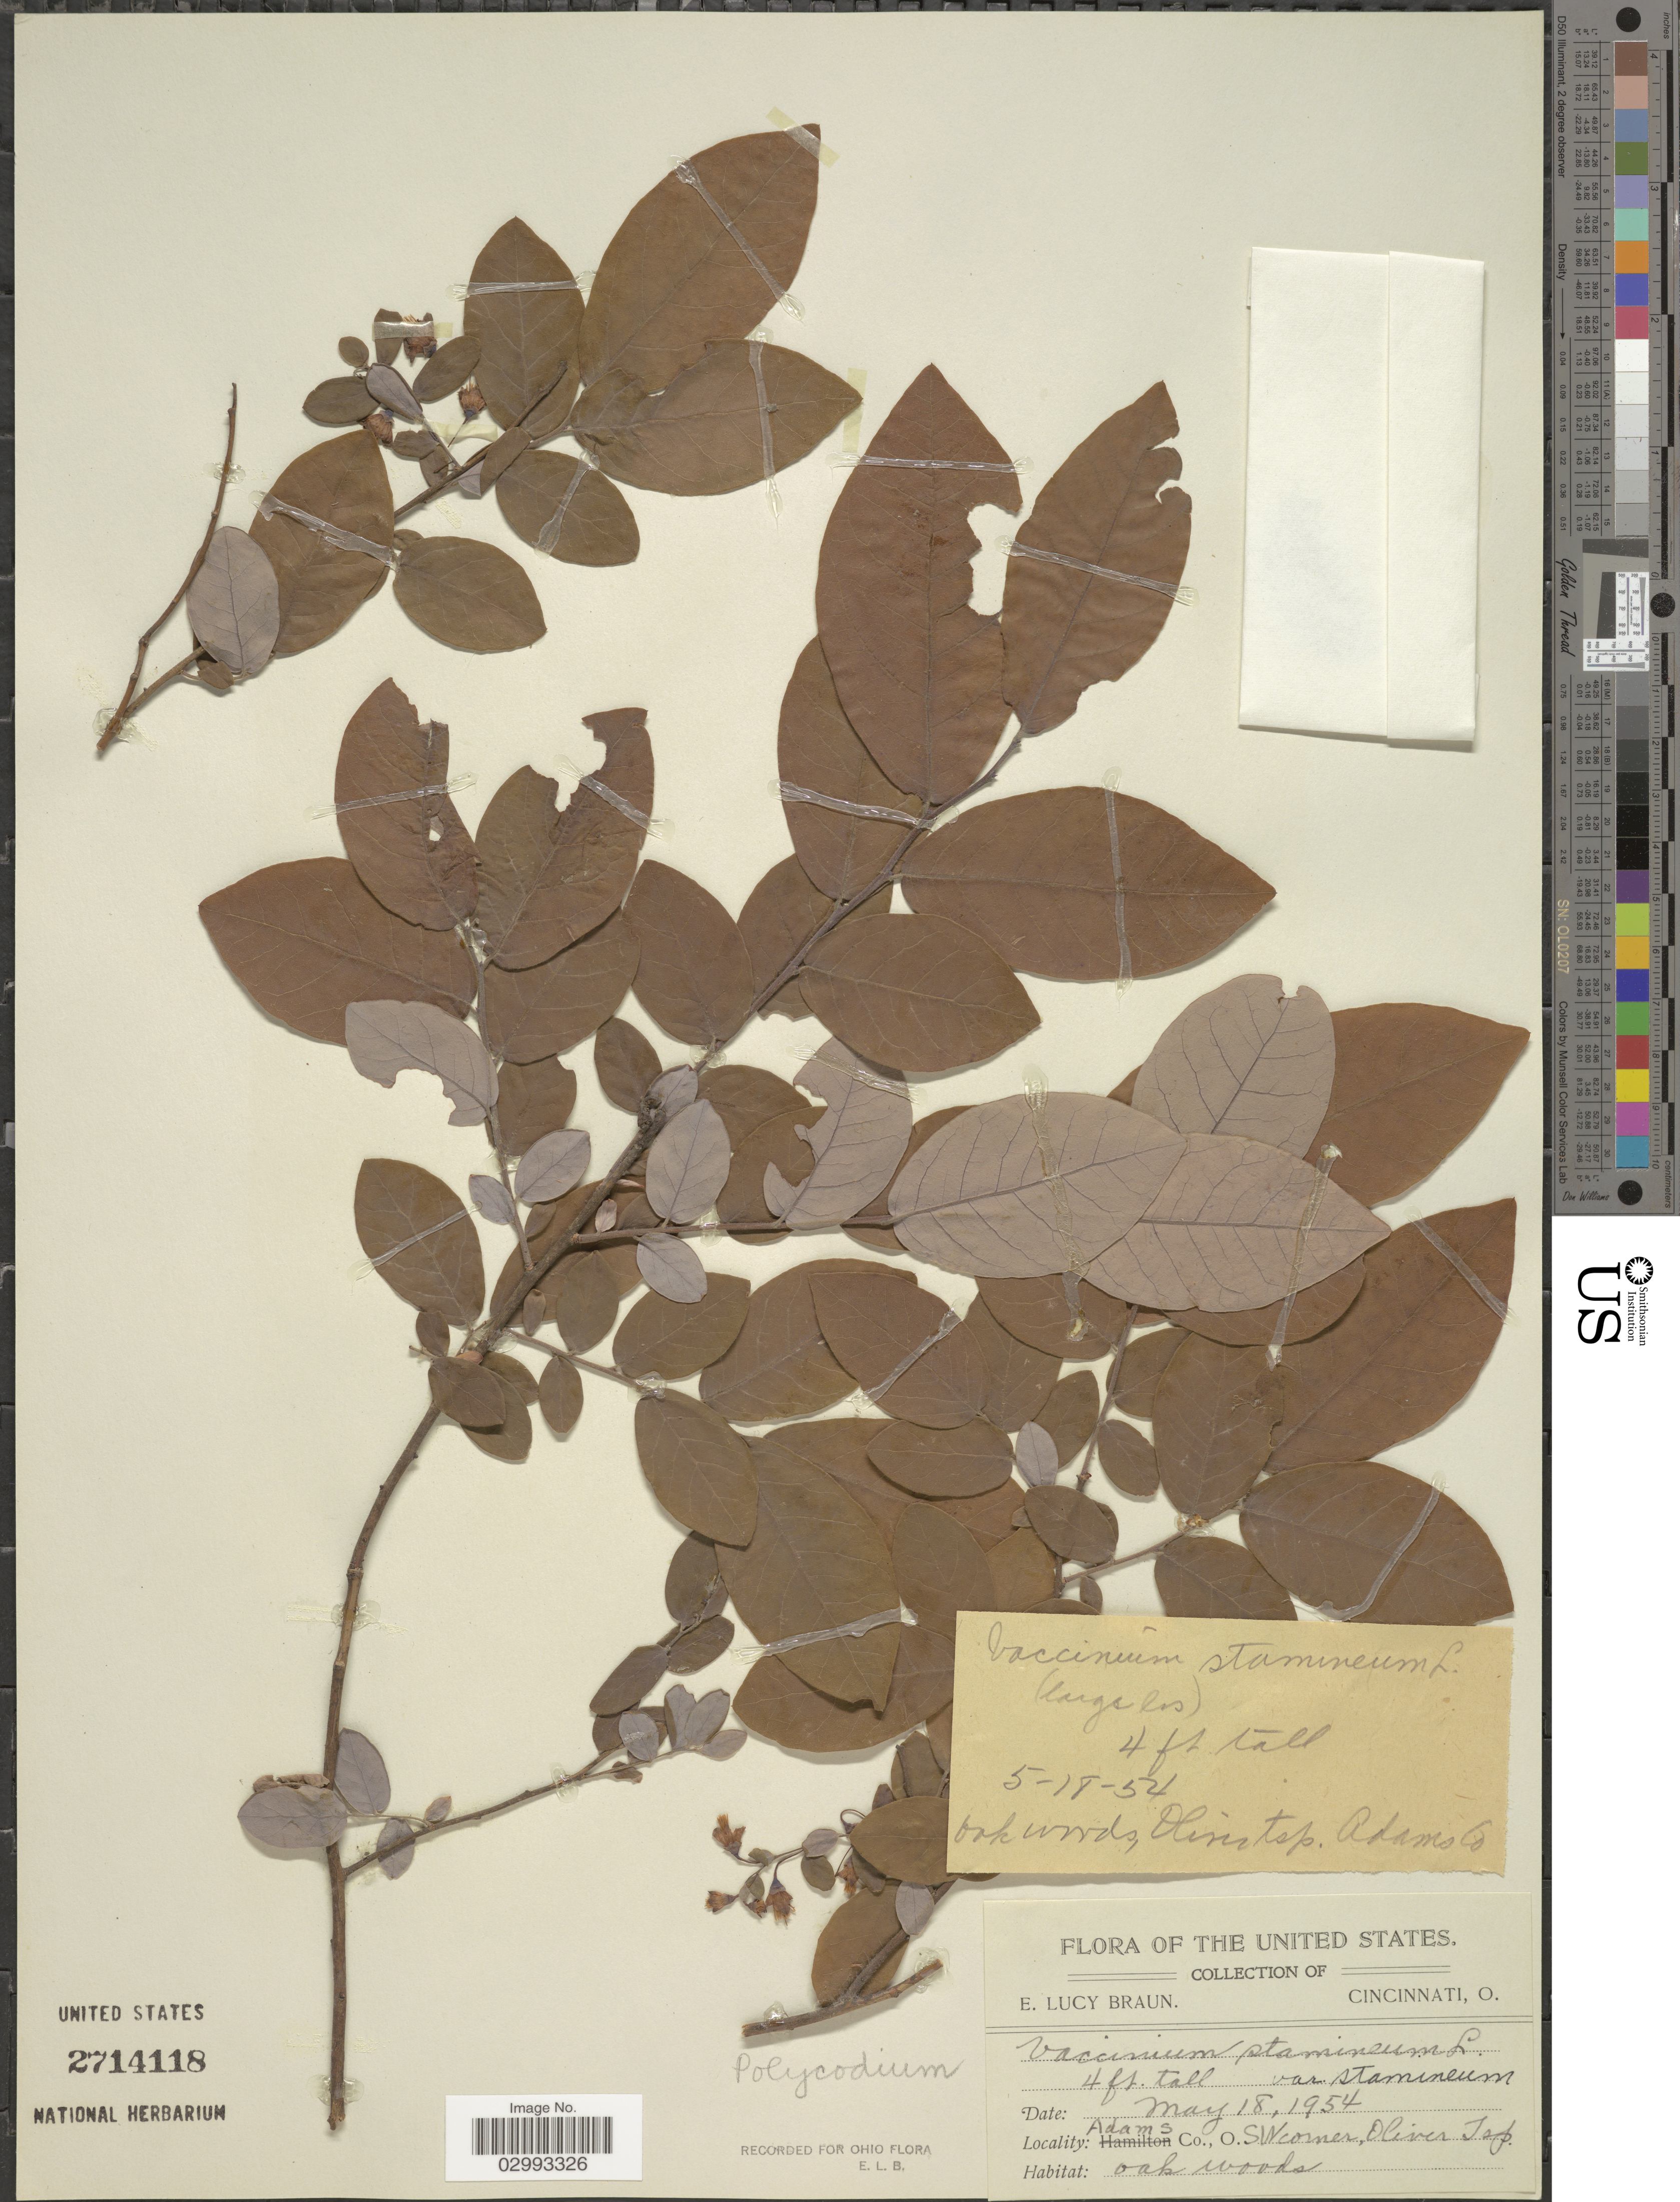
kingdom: Plantae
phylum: Tracheophyta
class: Magnoliopsida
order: Ericales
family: Ericaceae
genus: Polycodium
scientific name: Polycodium stamineum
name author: (L.) Greene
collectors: E. L. Braun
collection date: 1954-05-18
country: United States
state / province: Ohio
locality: Adams Co., SW corner, Oliver Twp.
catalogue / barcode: US 2714118